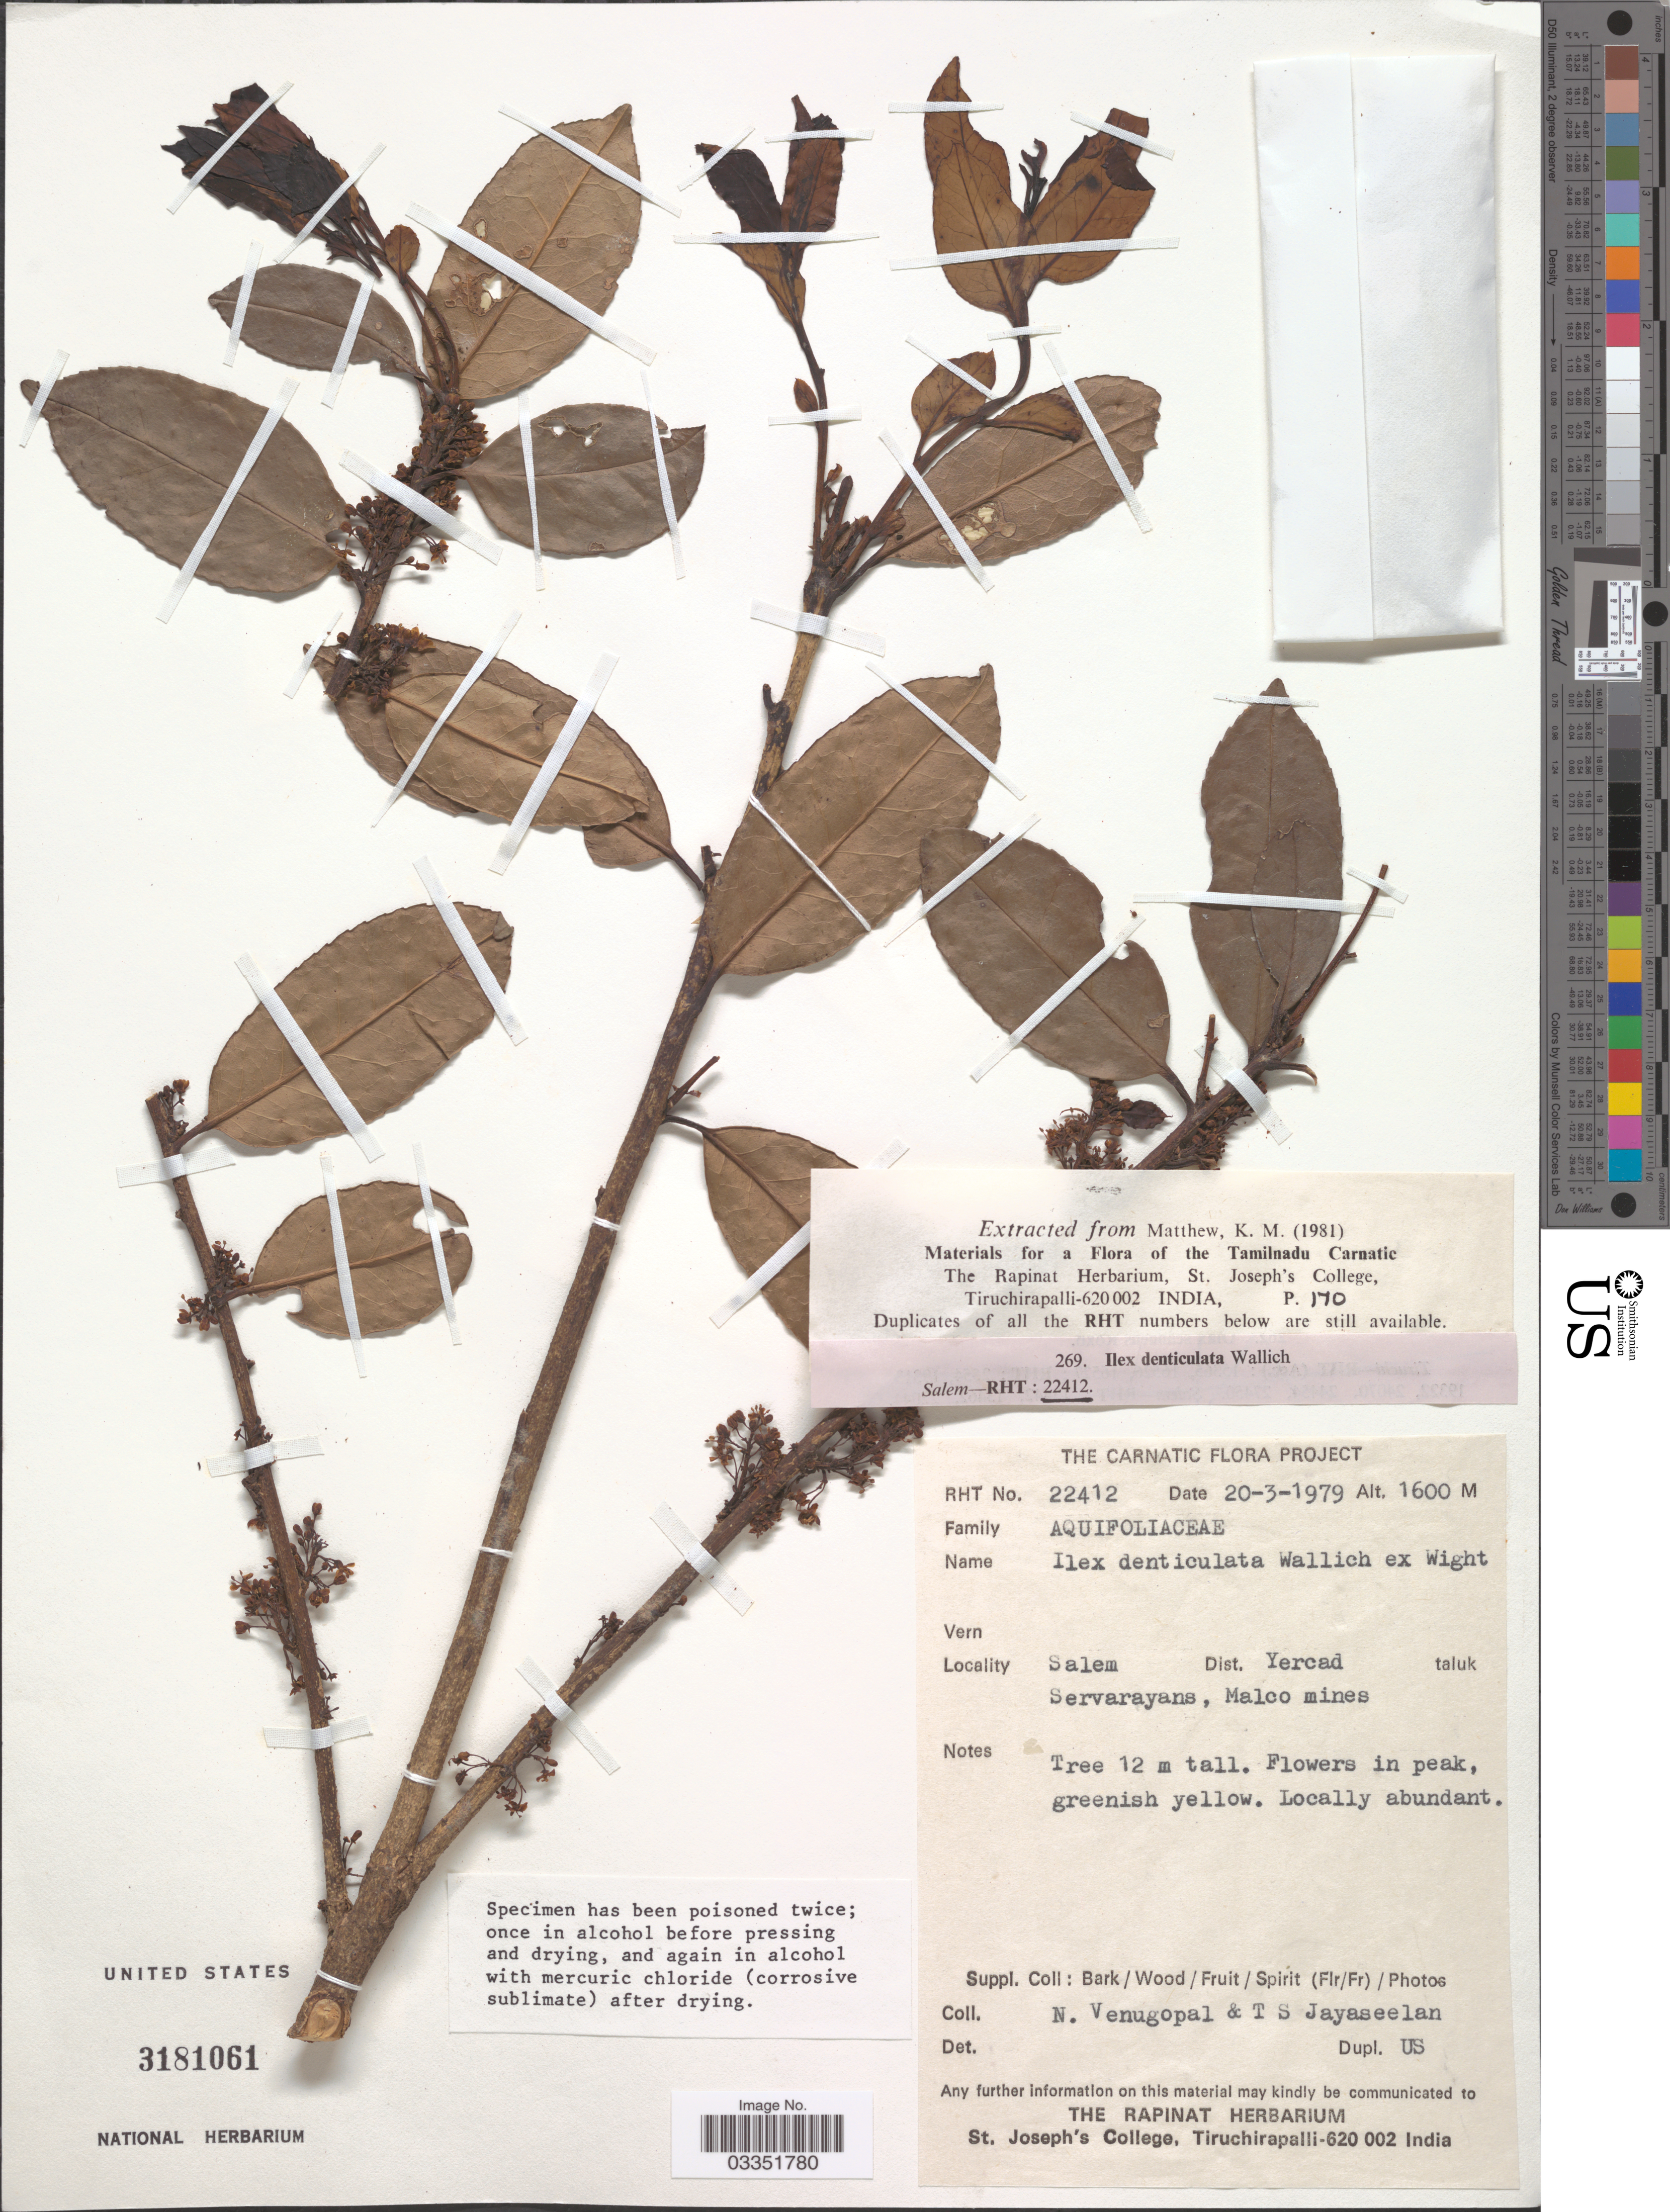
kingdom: Plantae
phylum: Tracheophyta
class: Magnoliopsida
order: Aquifoliales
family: Aquifoliaceae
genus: Ilex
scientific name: Ilex denticulata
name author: Wall. ex Wight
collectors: N. Venugopal & T. S. Jayaseelan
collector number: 22412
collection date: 1979-03-20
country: India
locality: Salem Dist. Yercad taluk. Servarayans, Malco mines.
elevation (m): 1600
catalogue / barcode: US 3181061